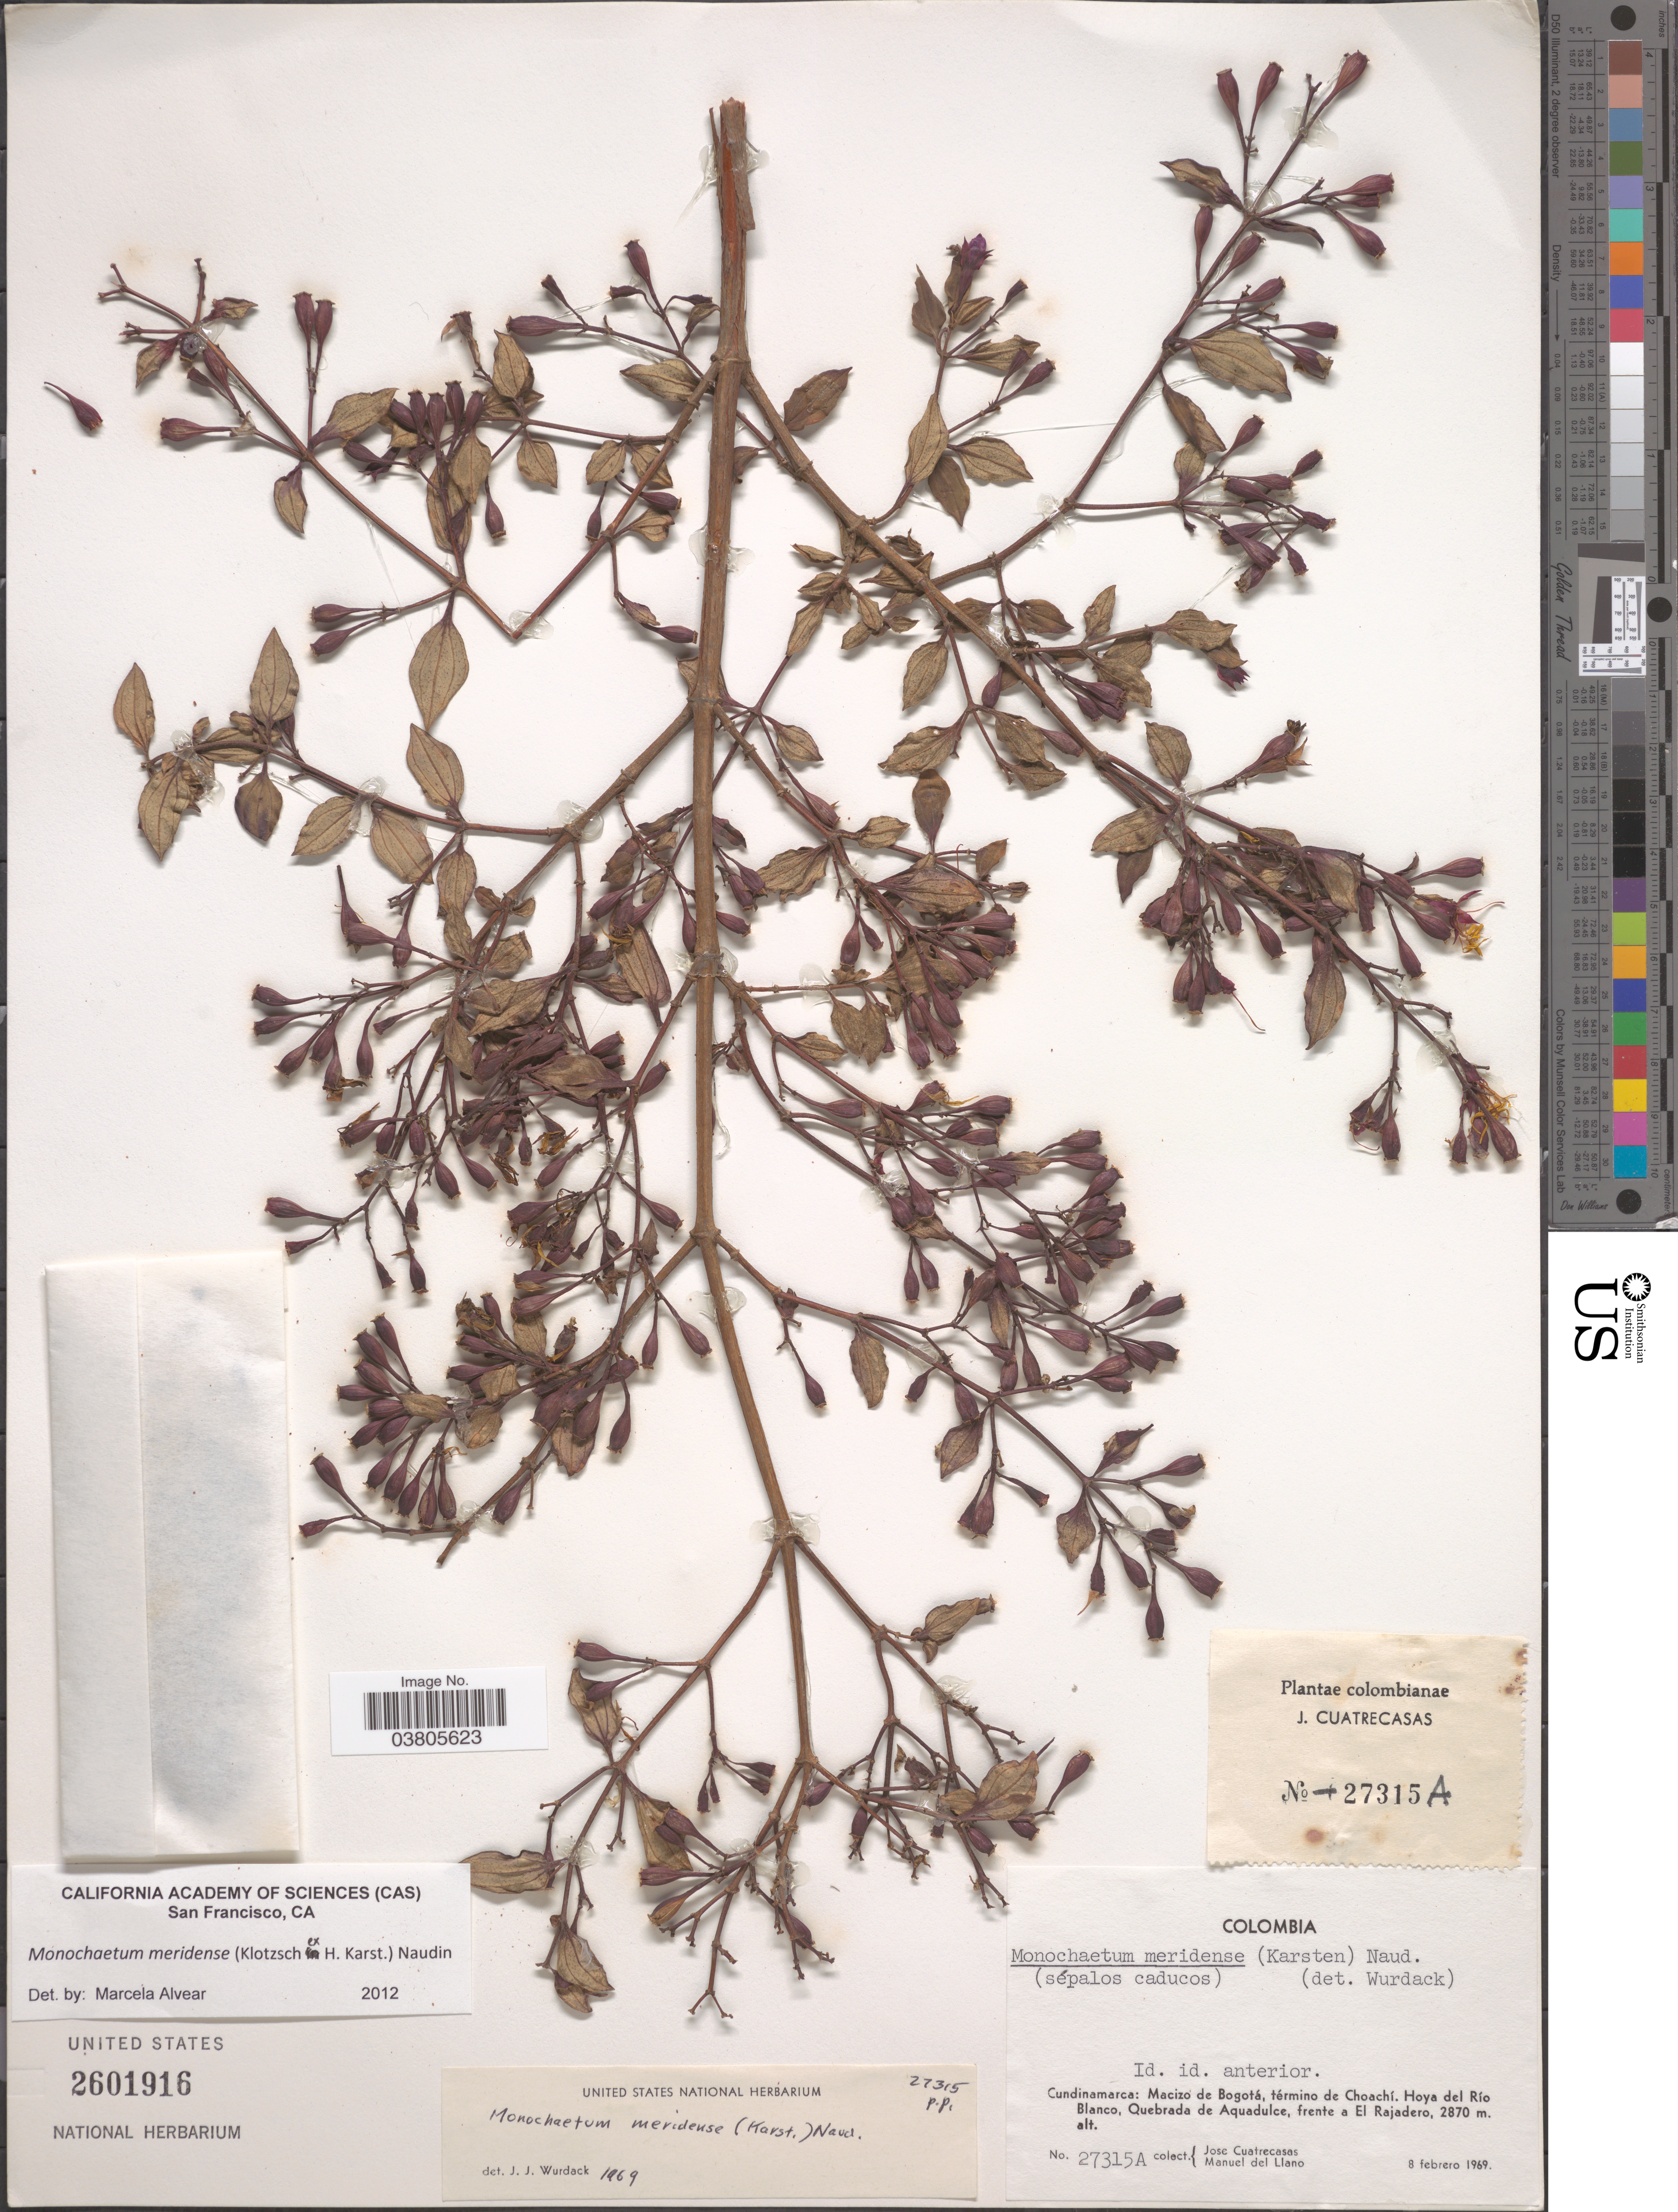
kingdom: Plantae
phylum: Tracheophyta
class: Magnoliopsida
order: Myrtales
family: Melastomataceae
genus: Monochaetum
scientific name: Monochaetum meridense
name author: (H. Karst.) Naudin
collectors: J. Cuatrecasas & M. d. Llano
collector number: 27315A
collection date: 1969-02-08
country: Colombia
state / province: Cundinamarca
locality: Macizo de Bogotá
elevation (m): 2870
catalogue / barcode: US 2601916